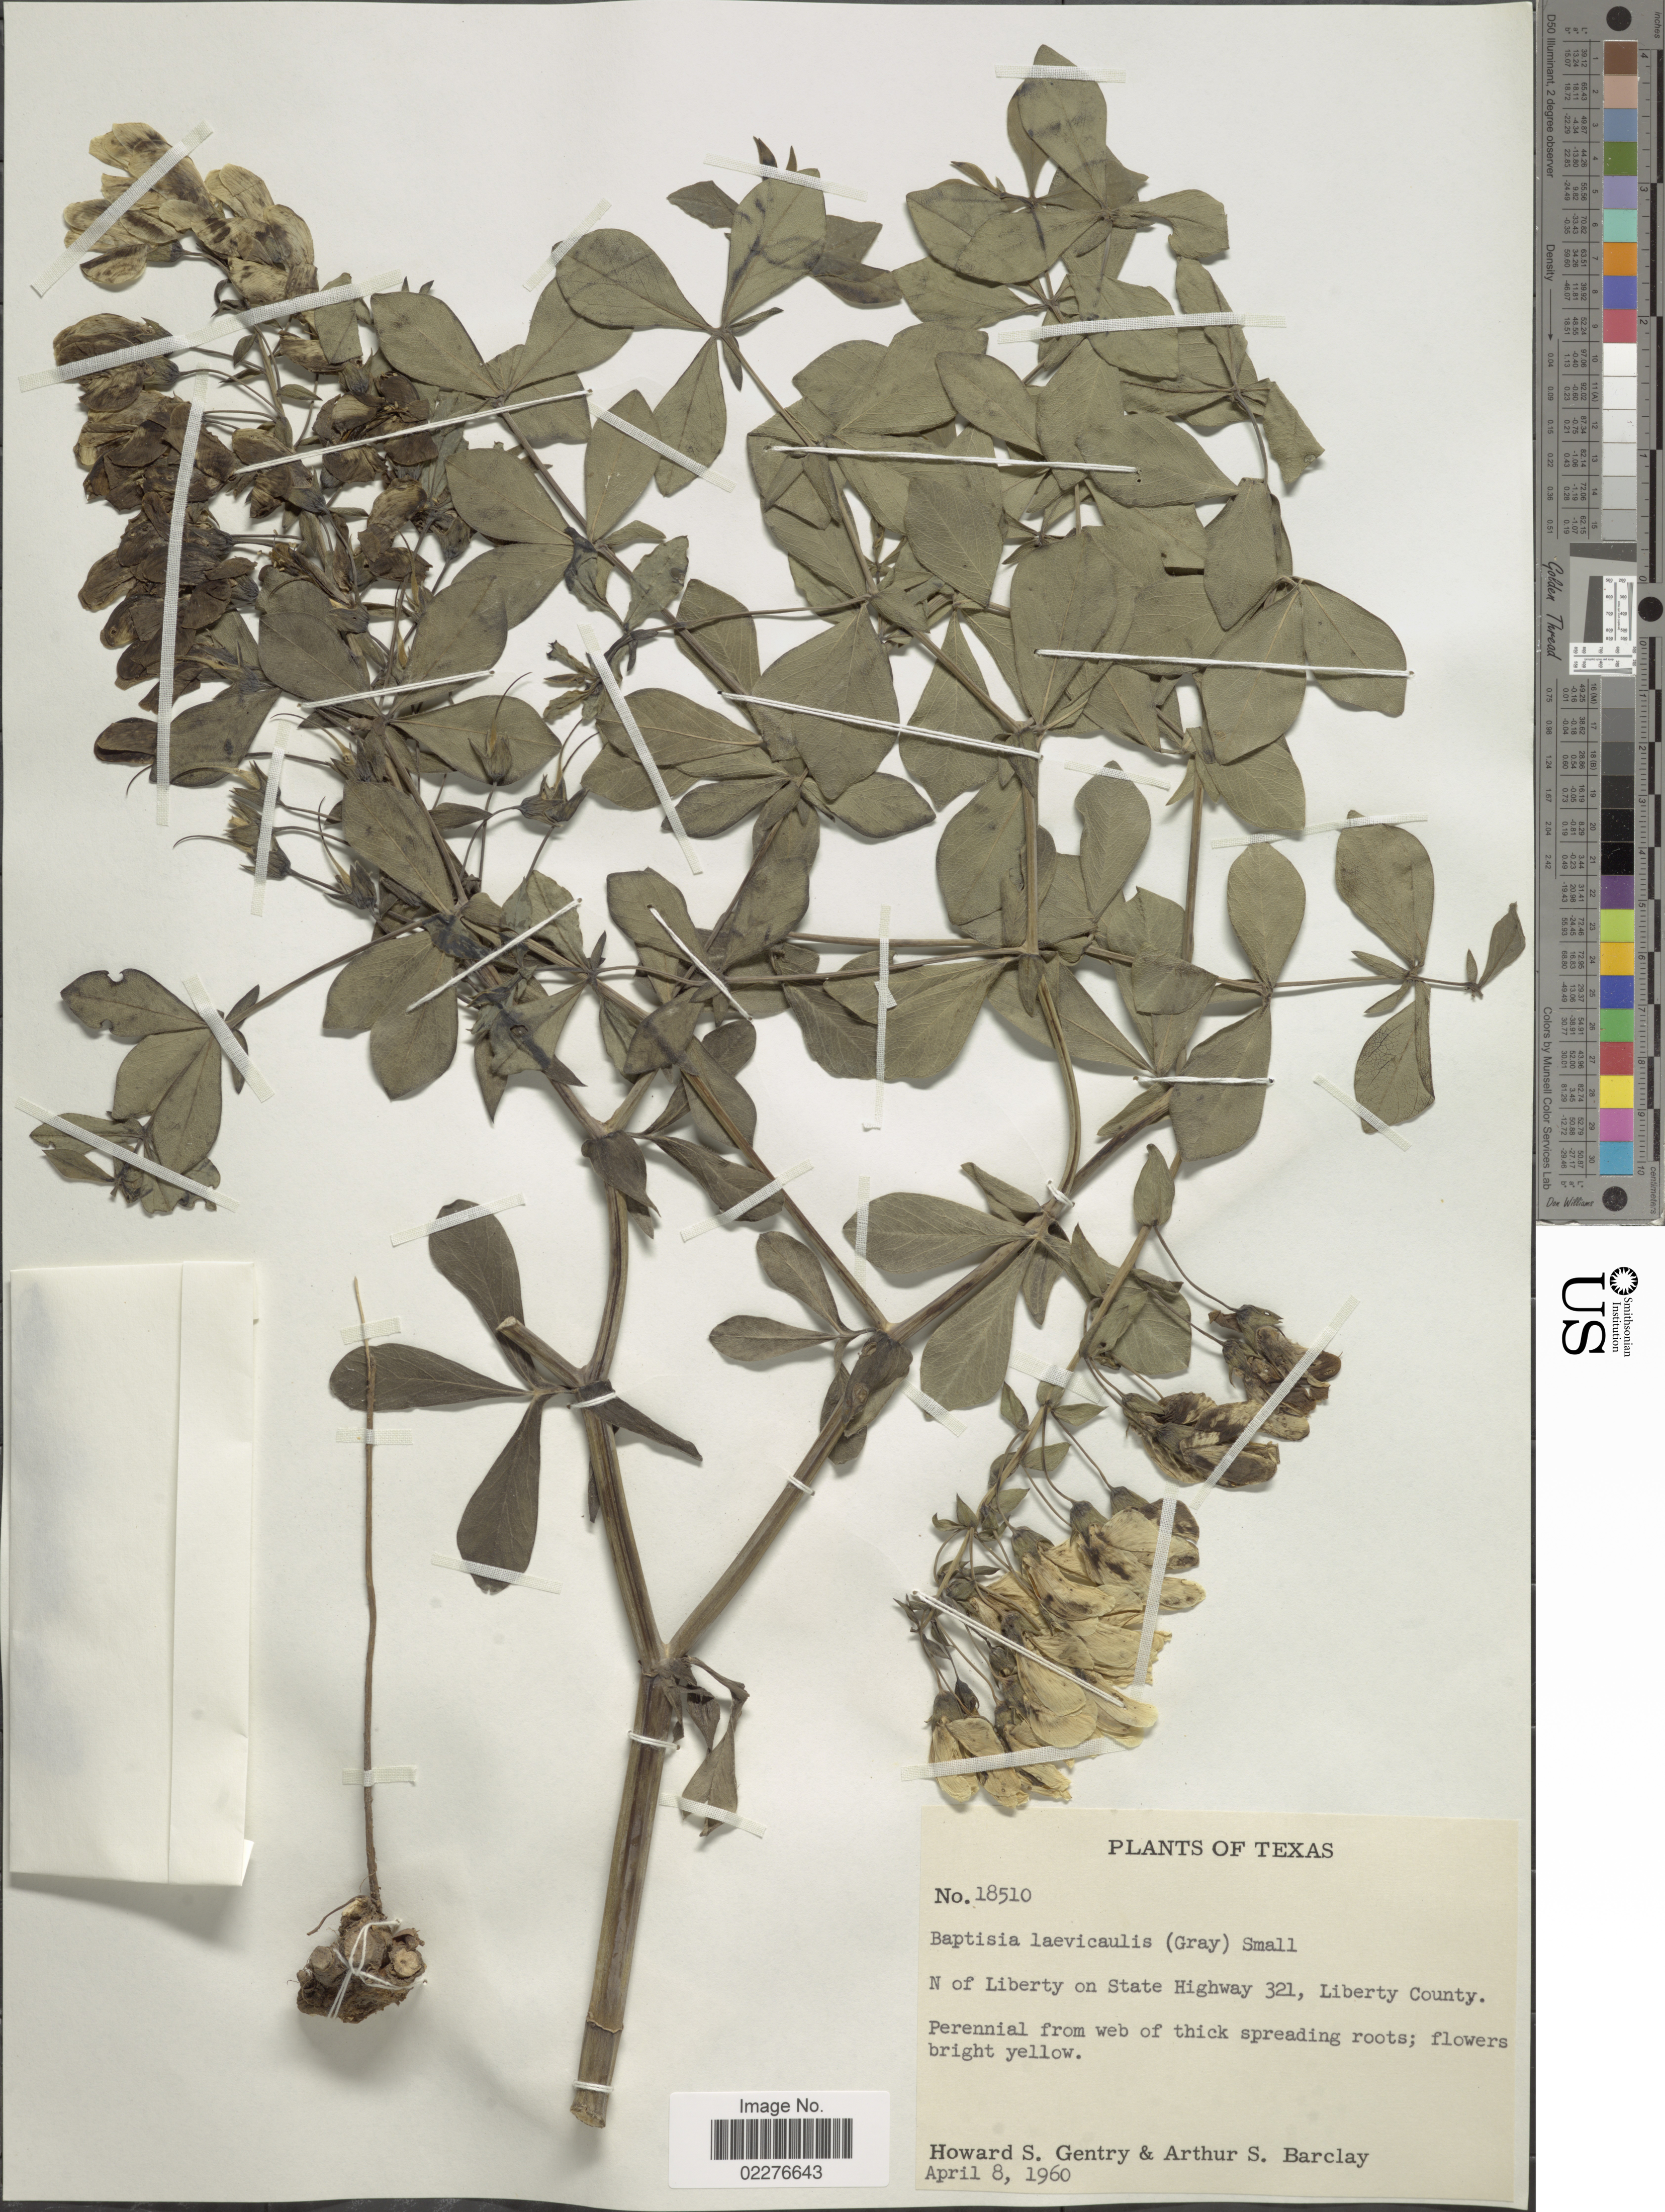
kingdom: Plantae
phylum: Tracheophyta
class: Magnoliopsida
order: Fabales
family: Fabaceae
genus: Baptisia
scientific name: Baptisia laevicaulis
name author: (Canby) Small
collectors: H. S. Gentry & A. S. Barclay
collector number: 18510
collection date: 1960-04-08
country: United States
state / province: Texas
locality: N of Liberty on State Highway 321, Liberty County